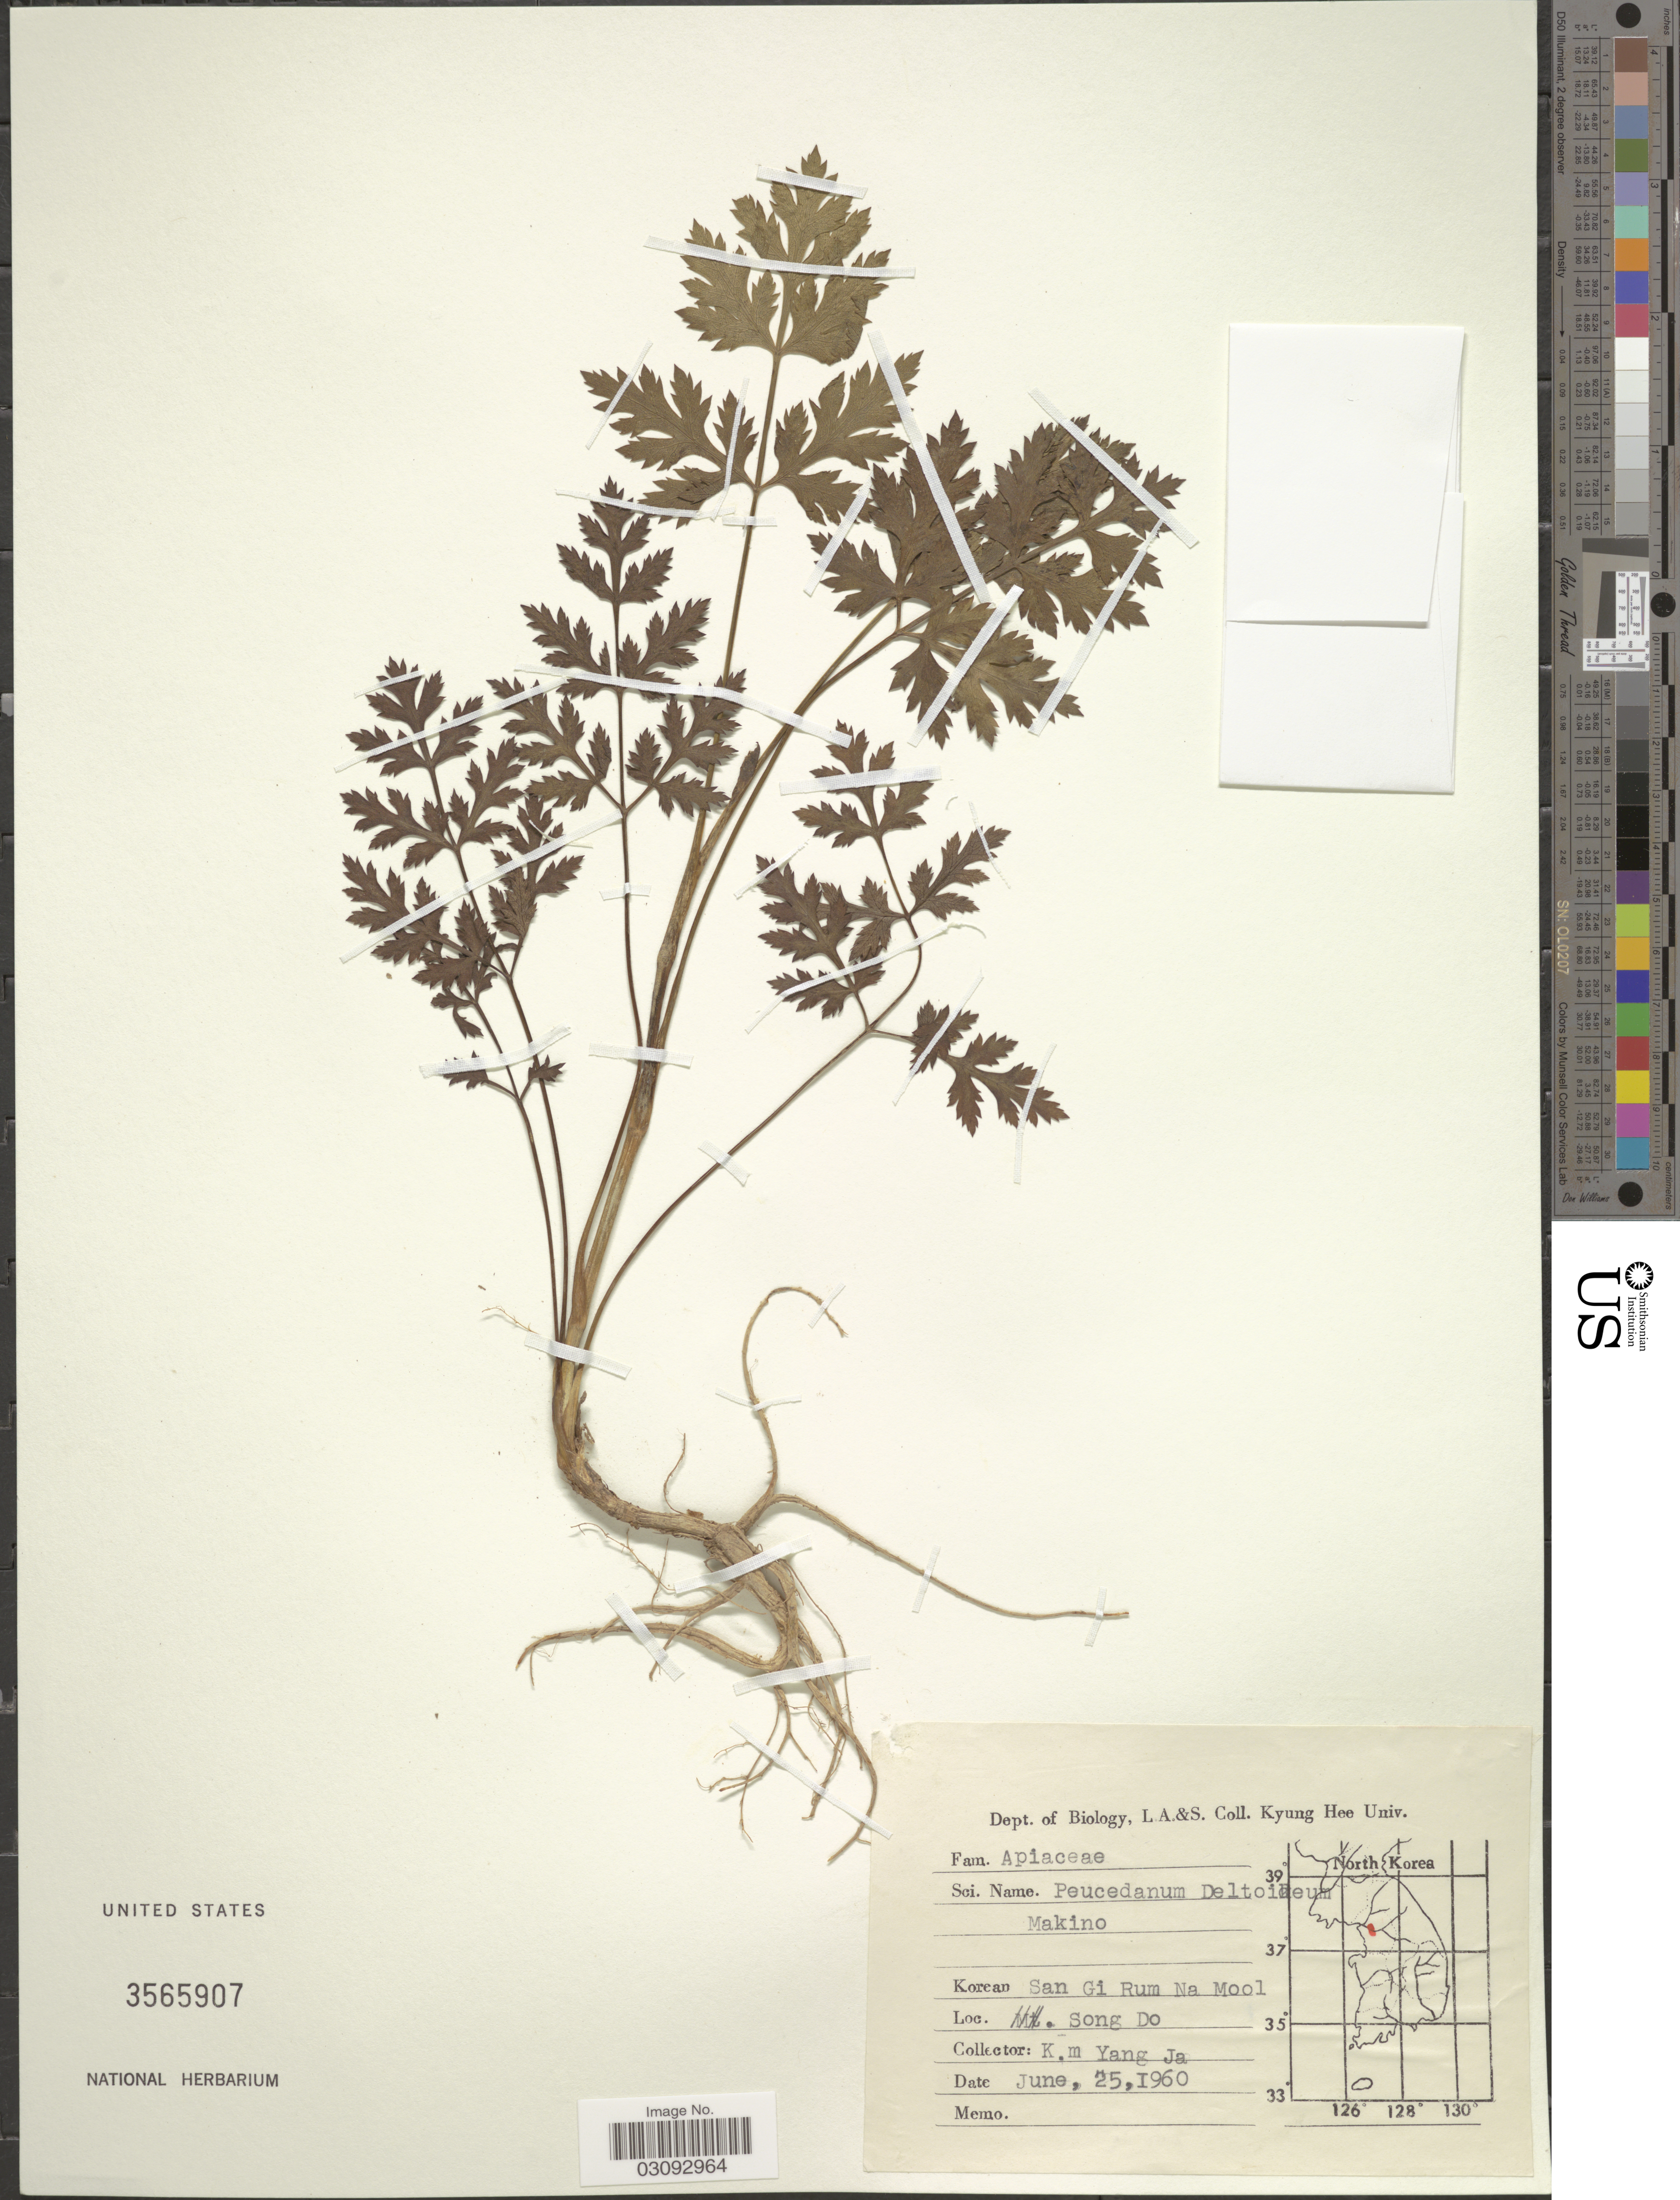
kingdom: Plantae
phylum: Tracheophyta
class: Magnoliopsida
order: Apiales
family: Apiaceae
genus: Peucedanum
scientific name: Peucedanum deltoideum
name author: Makino ex K. Yabe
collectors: K. Ja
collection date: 1960-06-25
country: South Korea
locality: Song Do.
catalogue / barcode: US 3565907